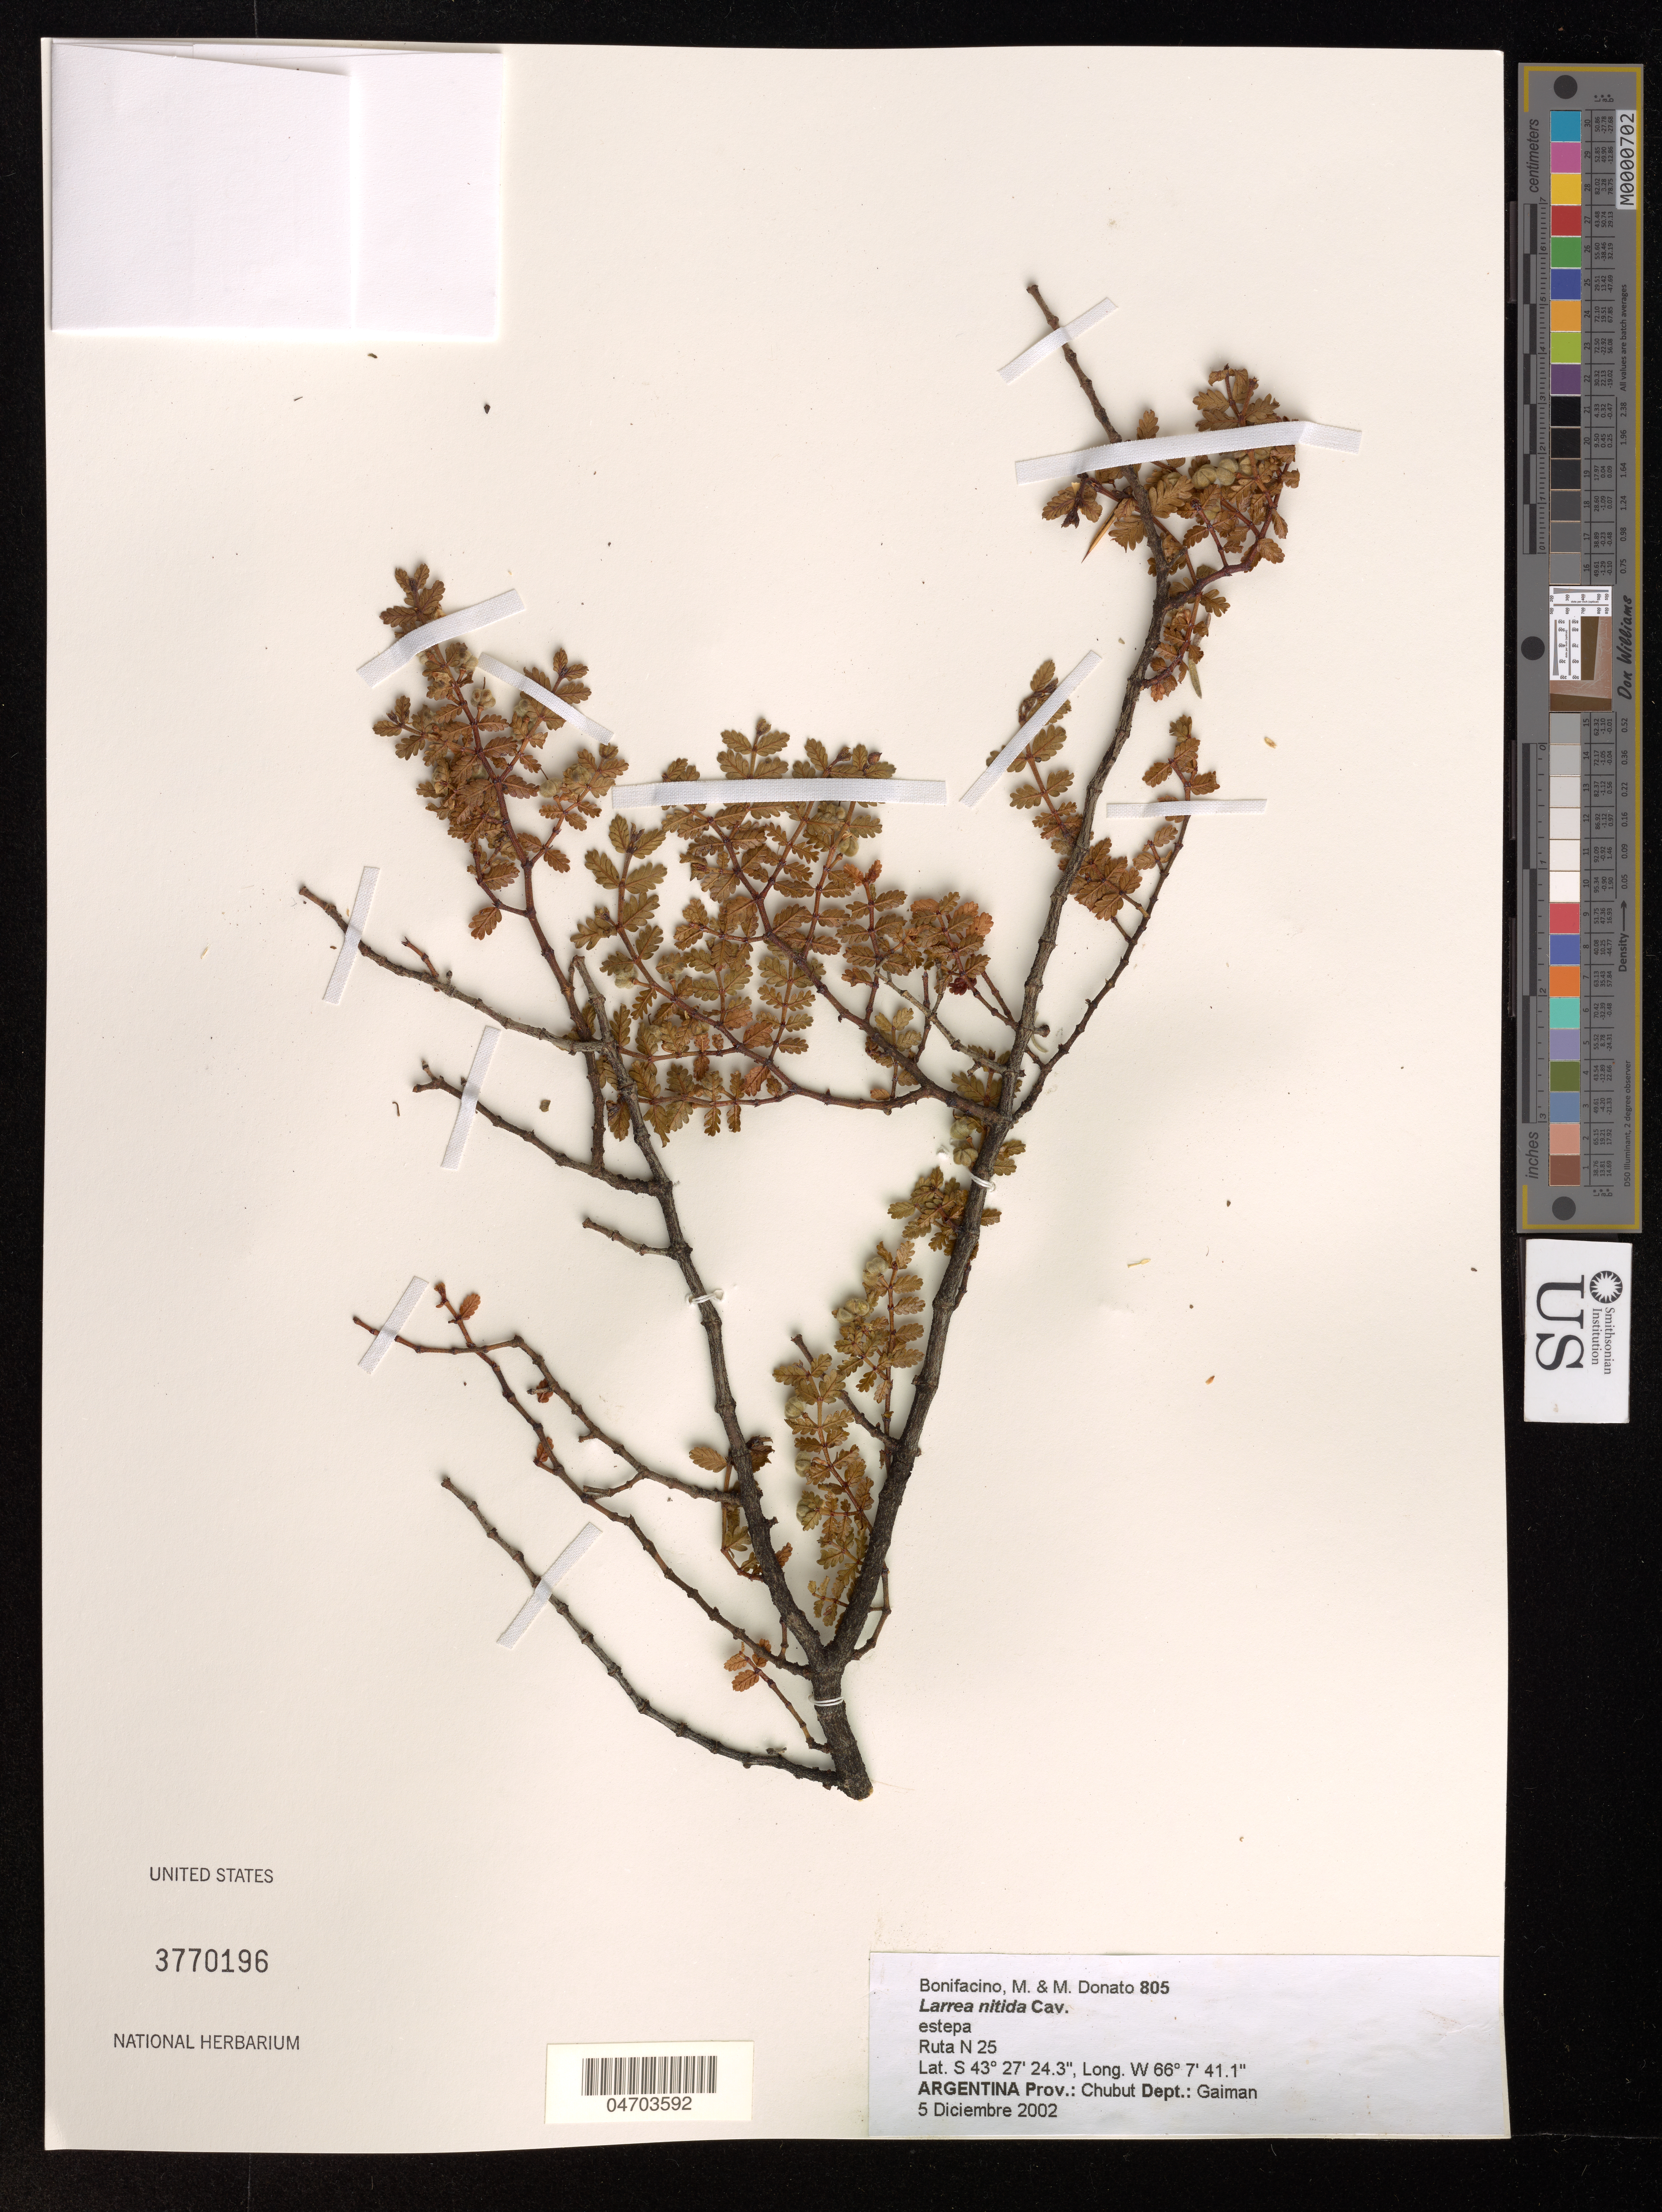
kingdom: Plantae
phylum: Tracheophyta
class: Magnoliopsida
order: Zygophyllales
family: Zygophyllaceae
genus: Larrea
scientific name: Larrea nitida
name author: Cav.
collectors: M. Bonifacino & M. Donato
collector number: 805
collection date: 2002-12-05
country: Argentina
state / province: Chubut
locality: Ruta N 25. Gaiman.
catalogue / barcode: US 3770196